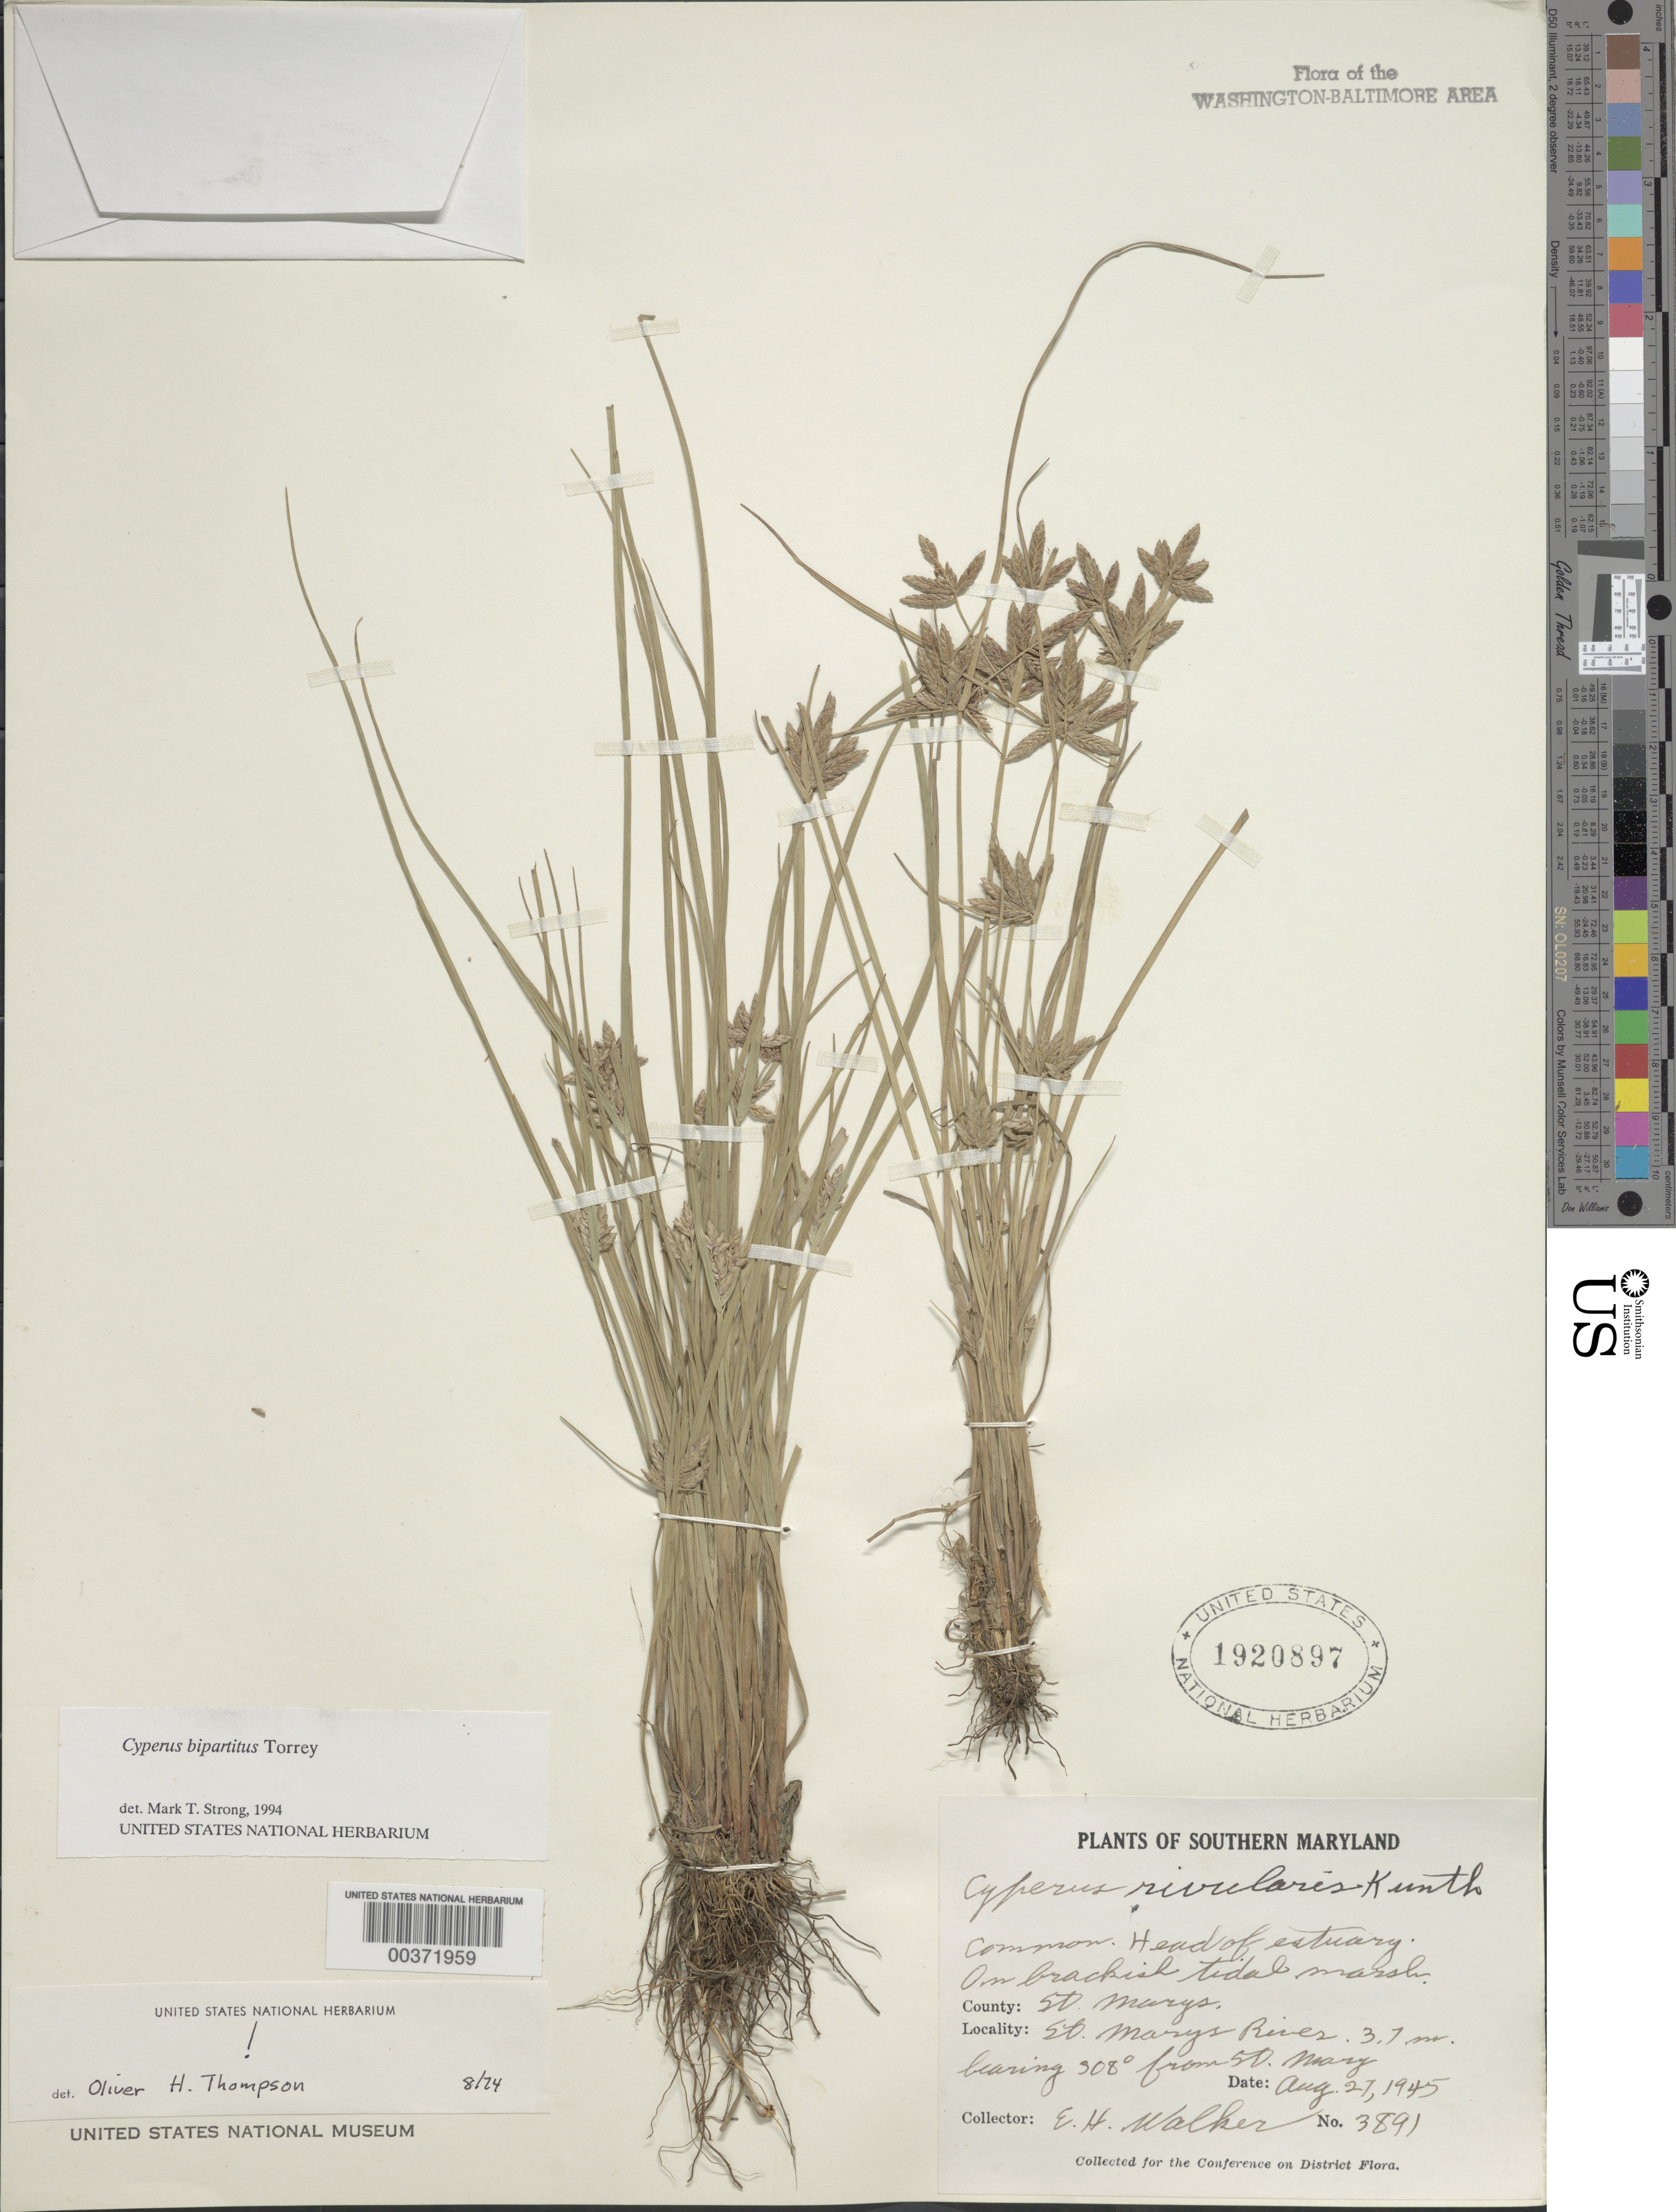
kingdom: Plantae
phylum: Tracheophyta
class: Liliopsida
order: Poales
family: Cyperaceae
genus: Cyperus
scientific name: Cyperus bipartitus Torr.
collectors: E. H. Walker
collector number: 3891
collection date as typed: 27 Aug 1945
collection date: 1945-08-27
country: United States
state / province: Maryland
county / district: St. Mary's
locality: St. Marys River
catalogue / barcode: US 1920897